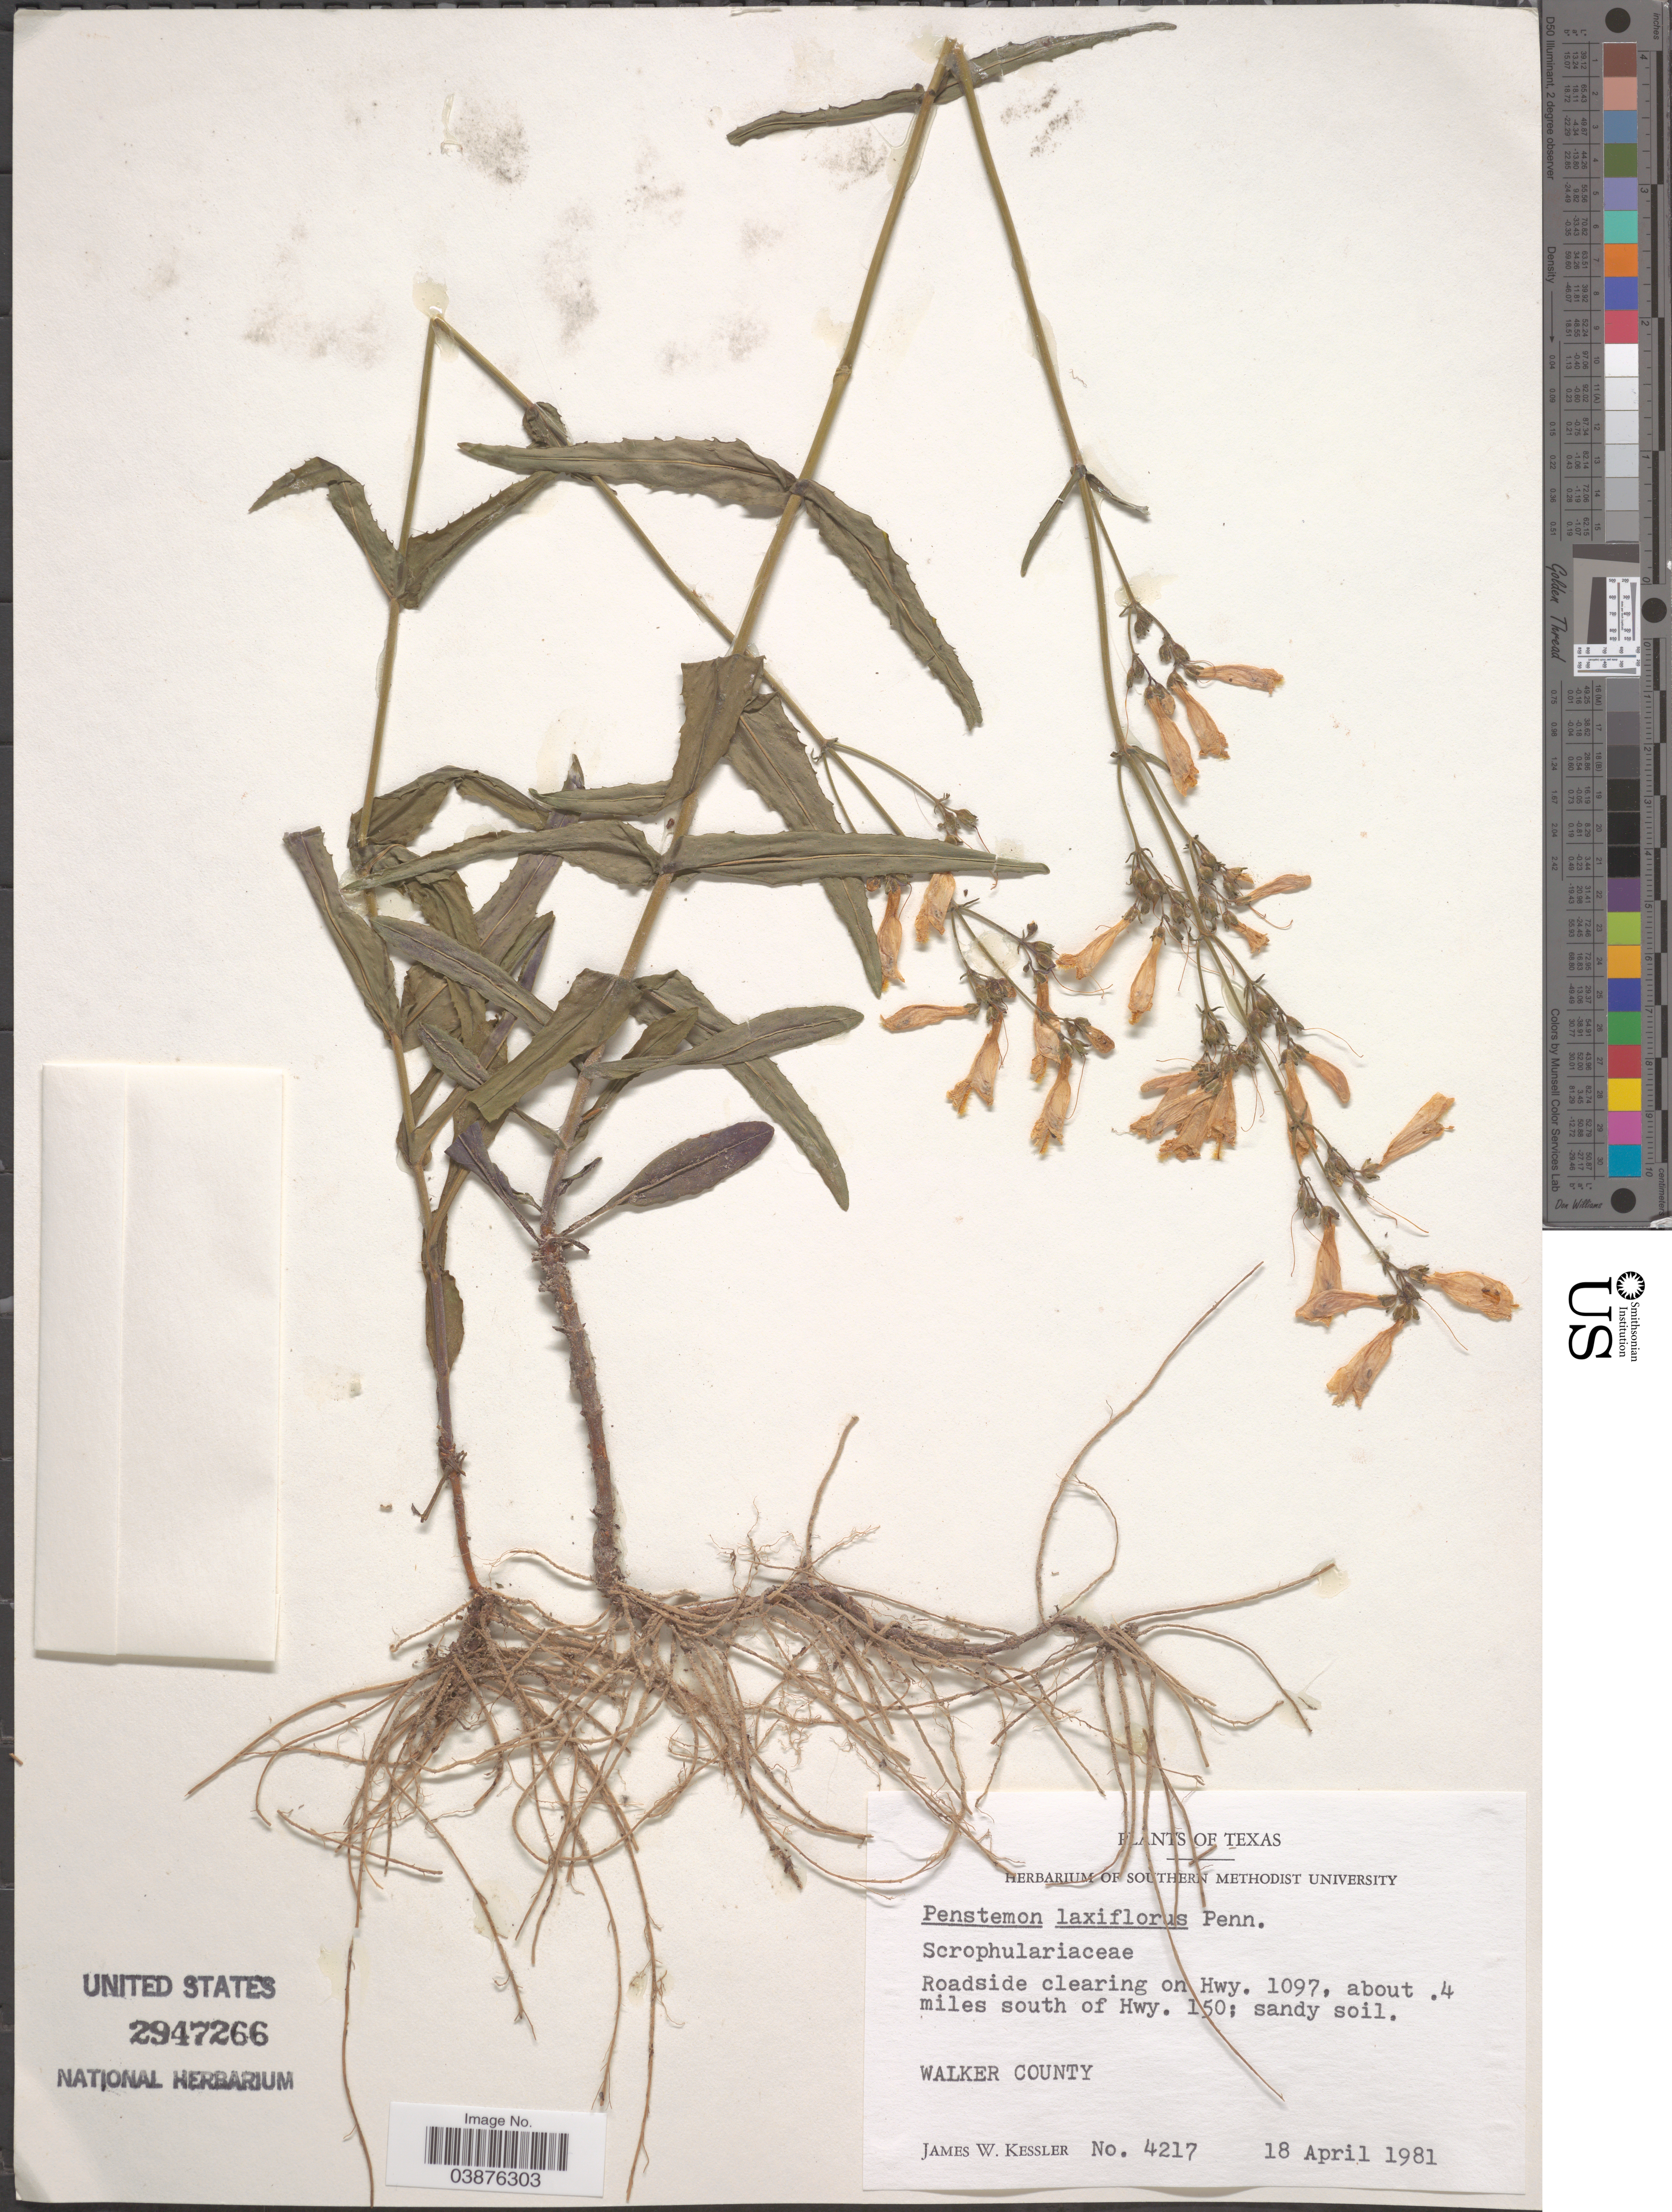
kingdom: Plantae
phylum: Tracheophyta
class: Magnoliopsida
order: Lamiales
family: Plantaginaceae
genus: Penstemon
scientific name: Penstemon laxiflorus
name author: Pennell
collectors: J. W. Kessler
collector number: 4217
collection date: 1981-04-18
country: United States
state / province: Texas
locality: Roadside clearing on Hwy. 1097, about .4 miles south of Hwy. 150; Walker County.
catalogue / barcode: US 2947266